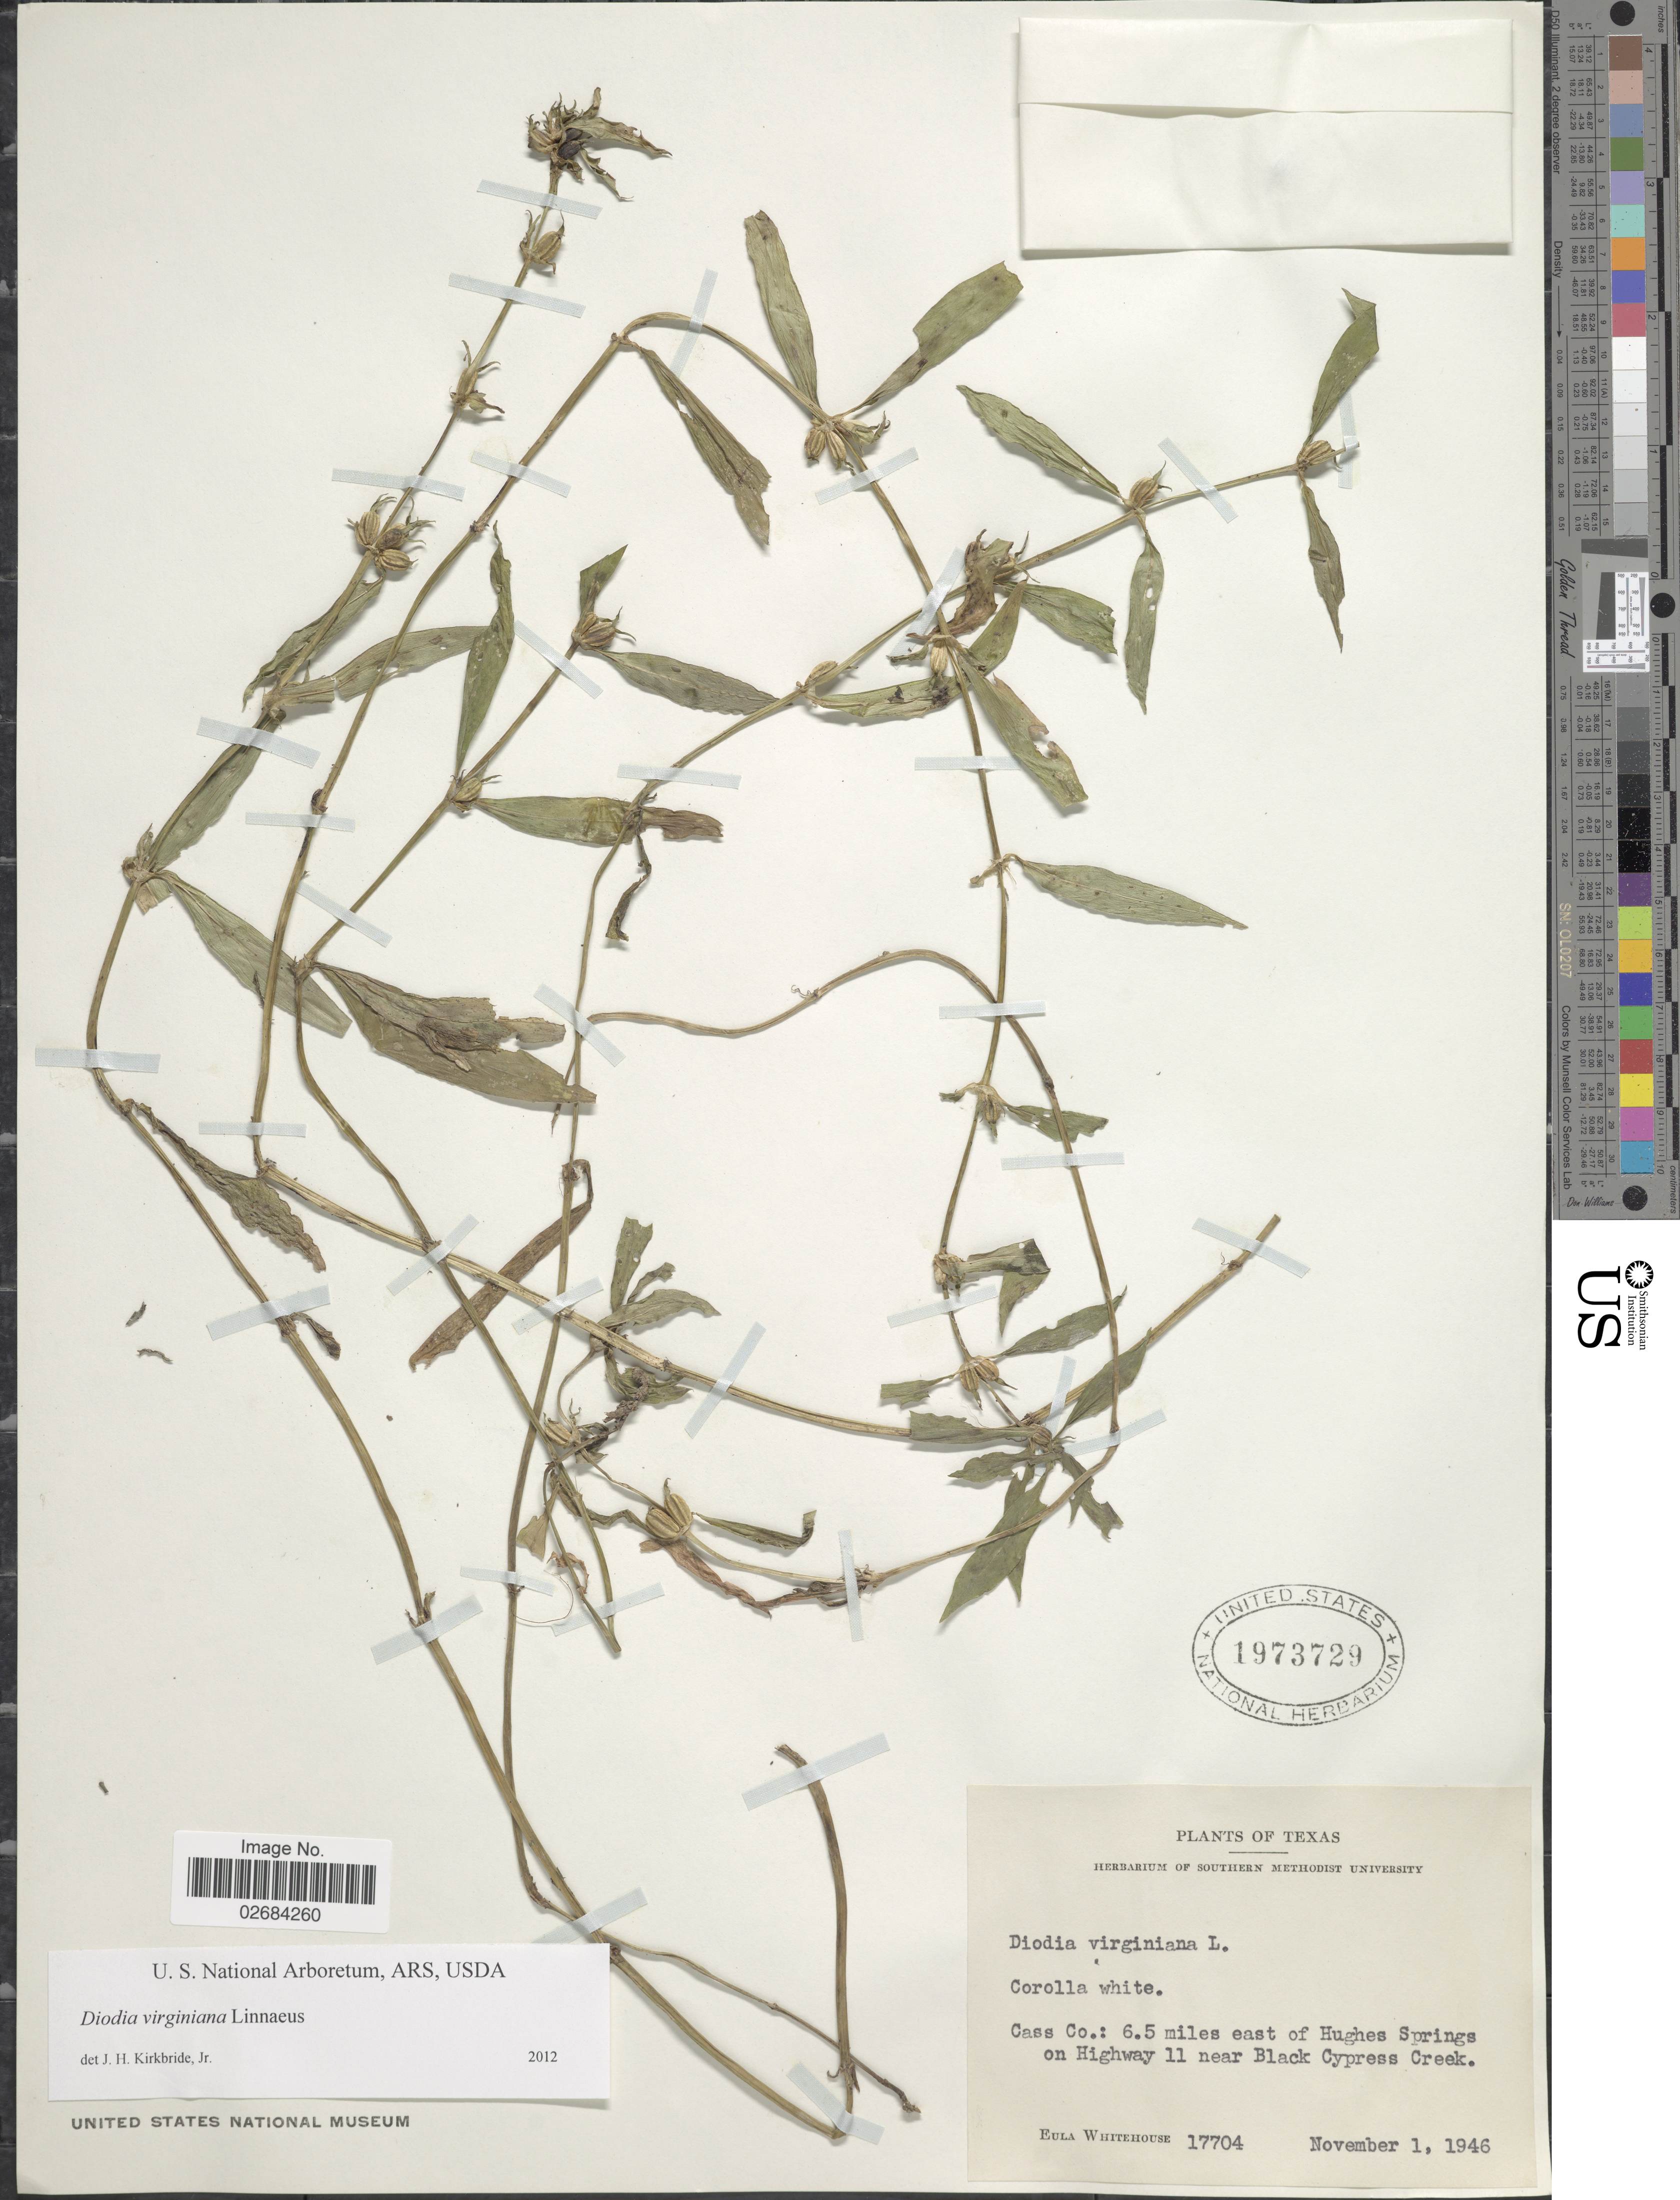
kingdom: Plantae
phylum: Tracheophyta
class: Magnoliopsida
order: Gentianales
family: Rubiaceae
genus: Diodia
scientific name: Diodia virginiana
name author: L.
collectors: E. Whitehouse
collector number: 17704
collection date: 1946-11-01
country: United States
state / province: Texas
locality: Cass Co.: 6.5 miles east of Hughes Springs on Highway 11 near Black Cypress Creek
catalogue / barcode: US 1973729